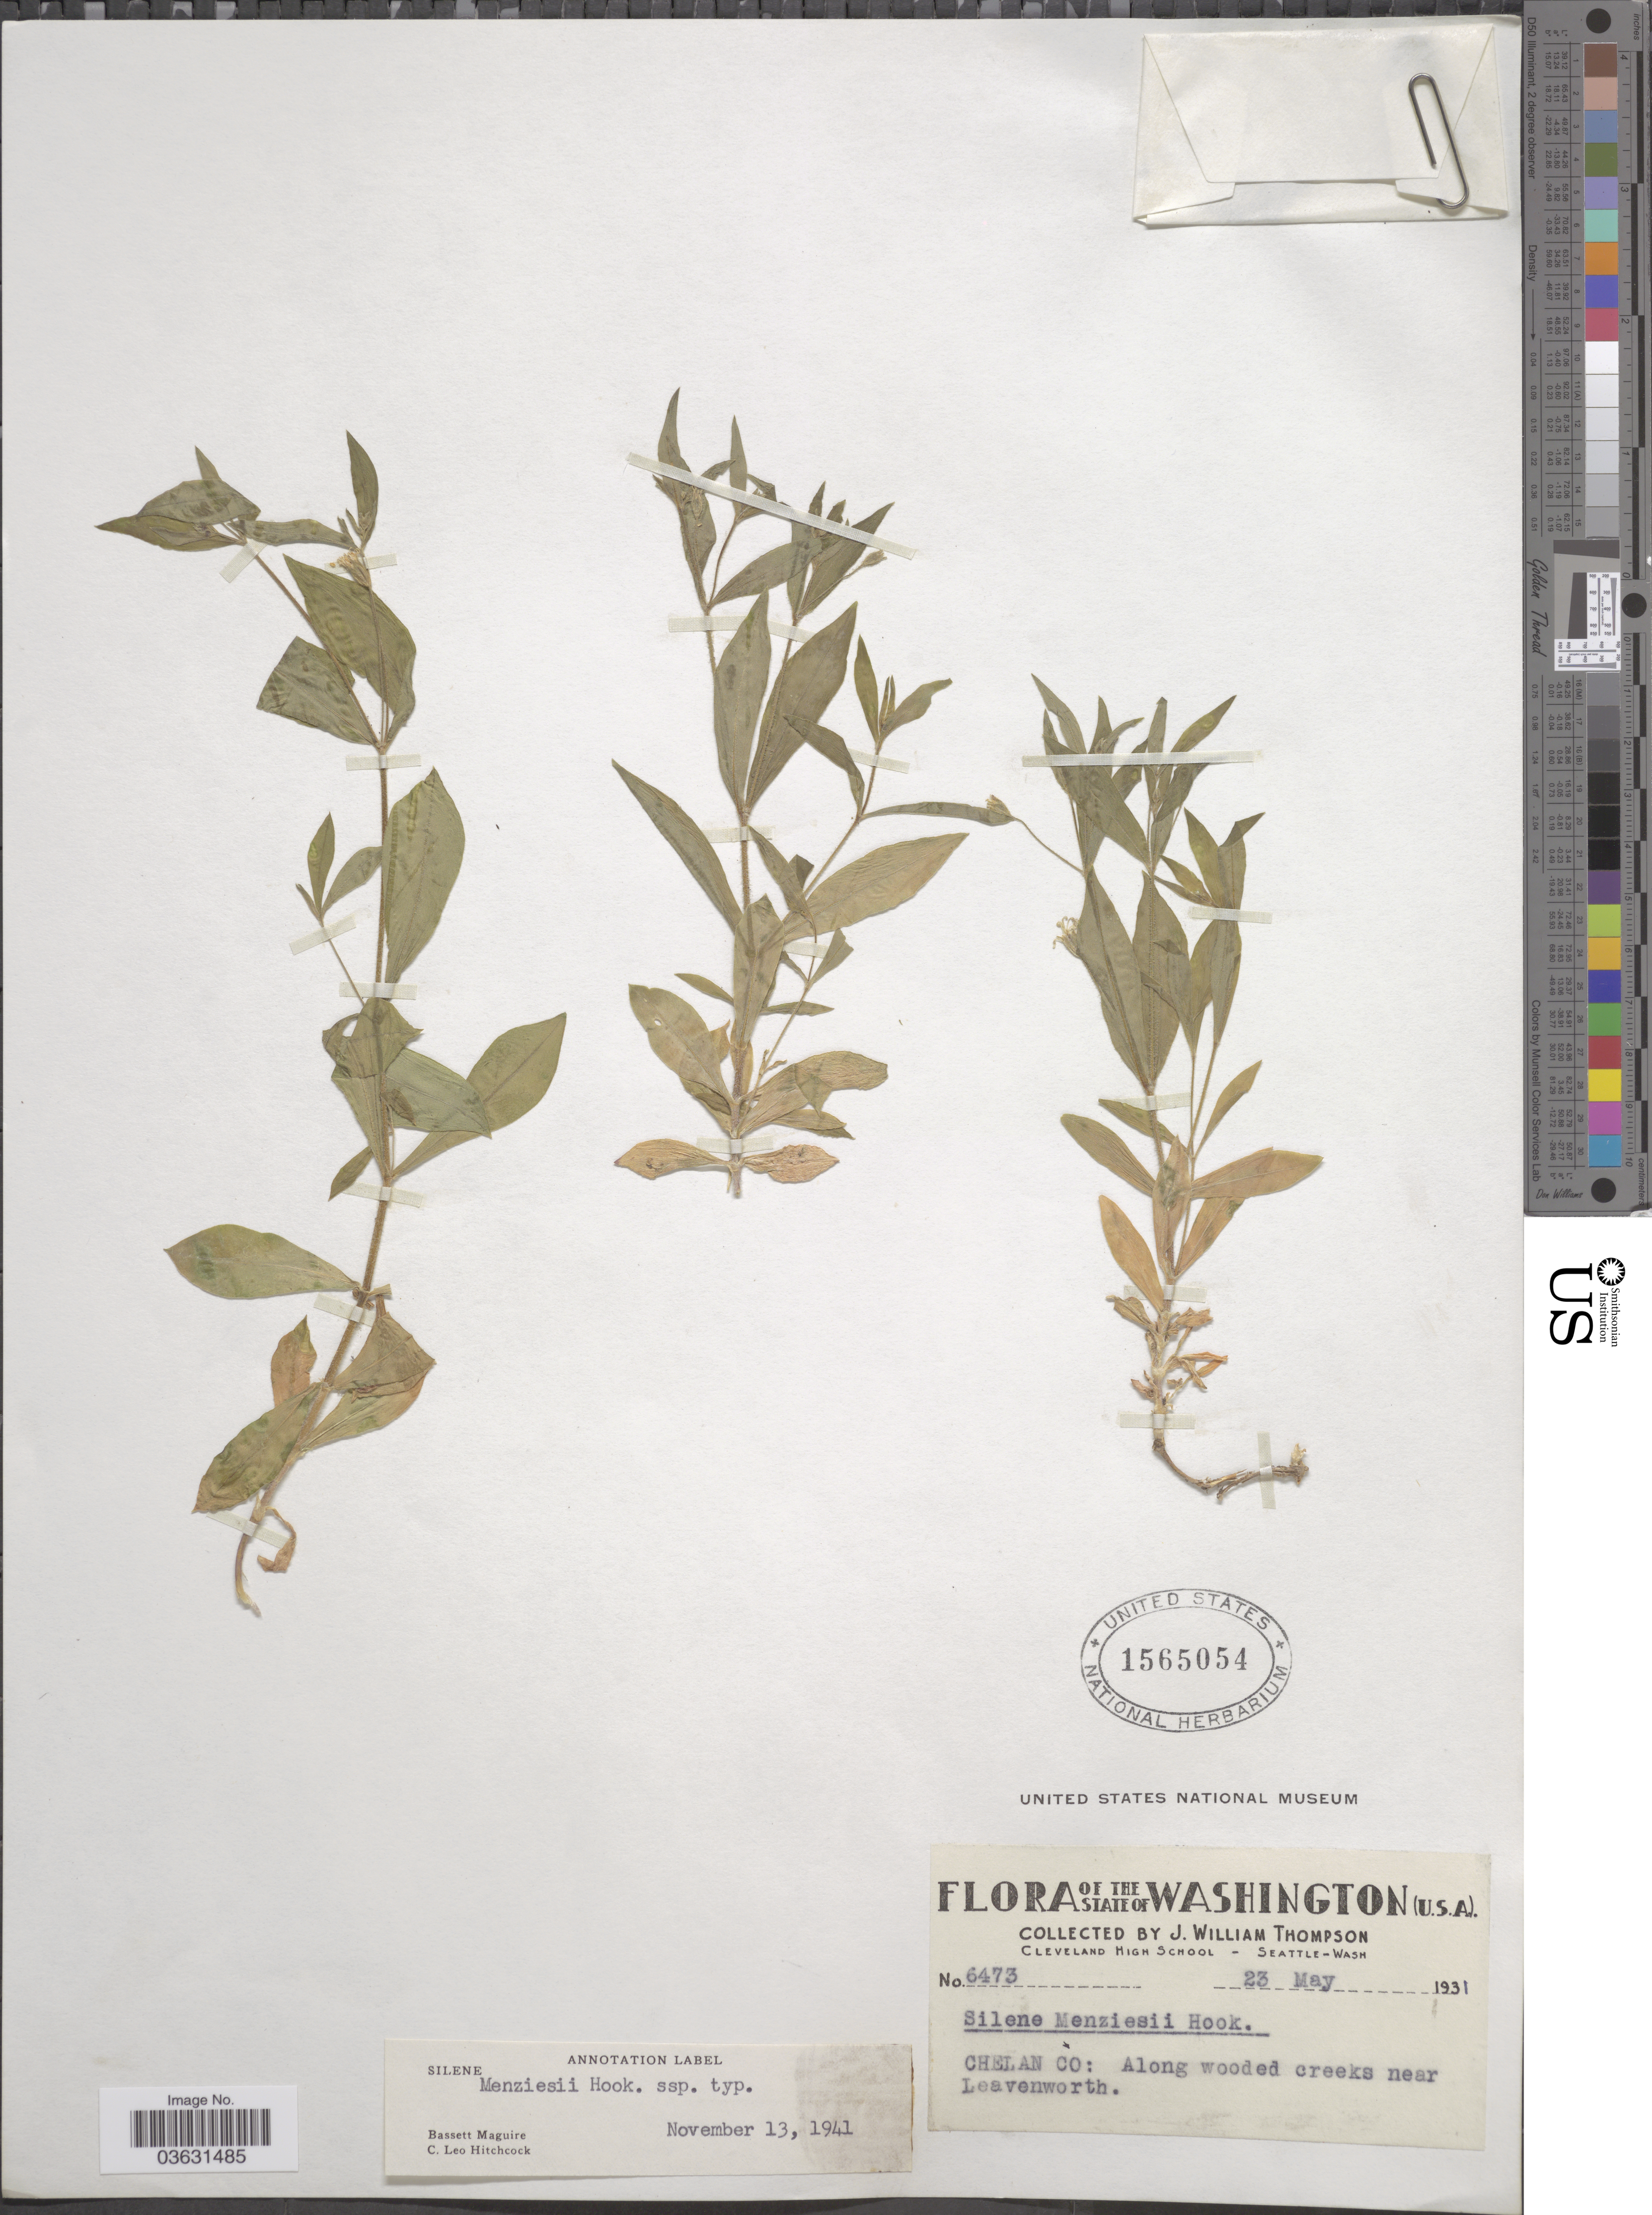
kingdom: Plantae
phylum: Tracheophyta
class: Magnoliopsida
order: Caryophyllales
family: Caryophyllaceae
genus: Silene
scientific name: Silene menziesii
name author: Hook.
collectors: J. W. Thompson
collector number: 6473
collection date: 1931-05-23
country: United States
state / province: Washington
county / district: Chelan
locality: Chelan Co: Along wooded creeks near Leavenworth.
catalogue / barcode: US 1565054